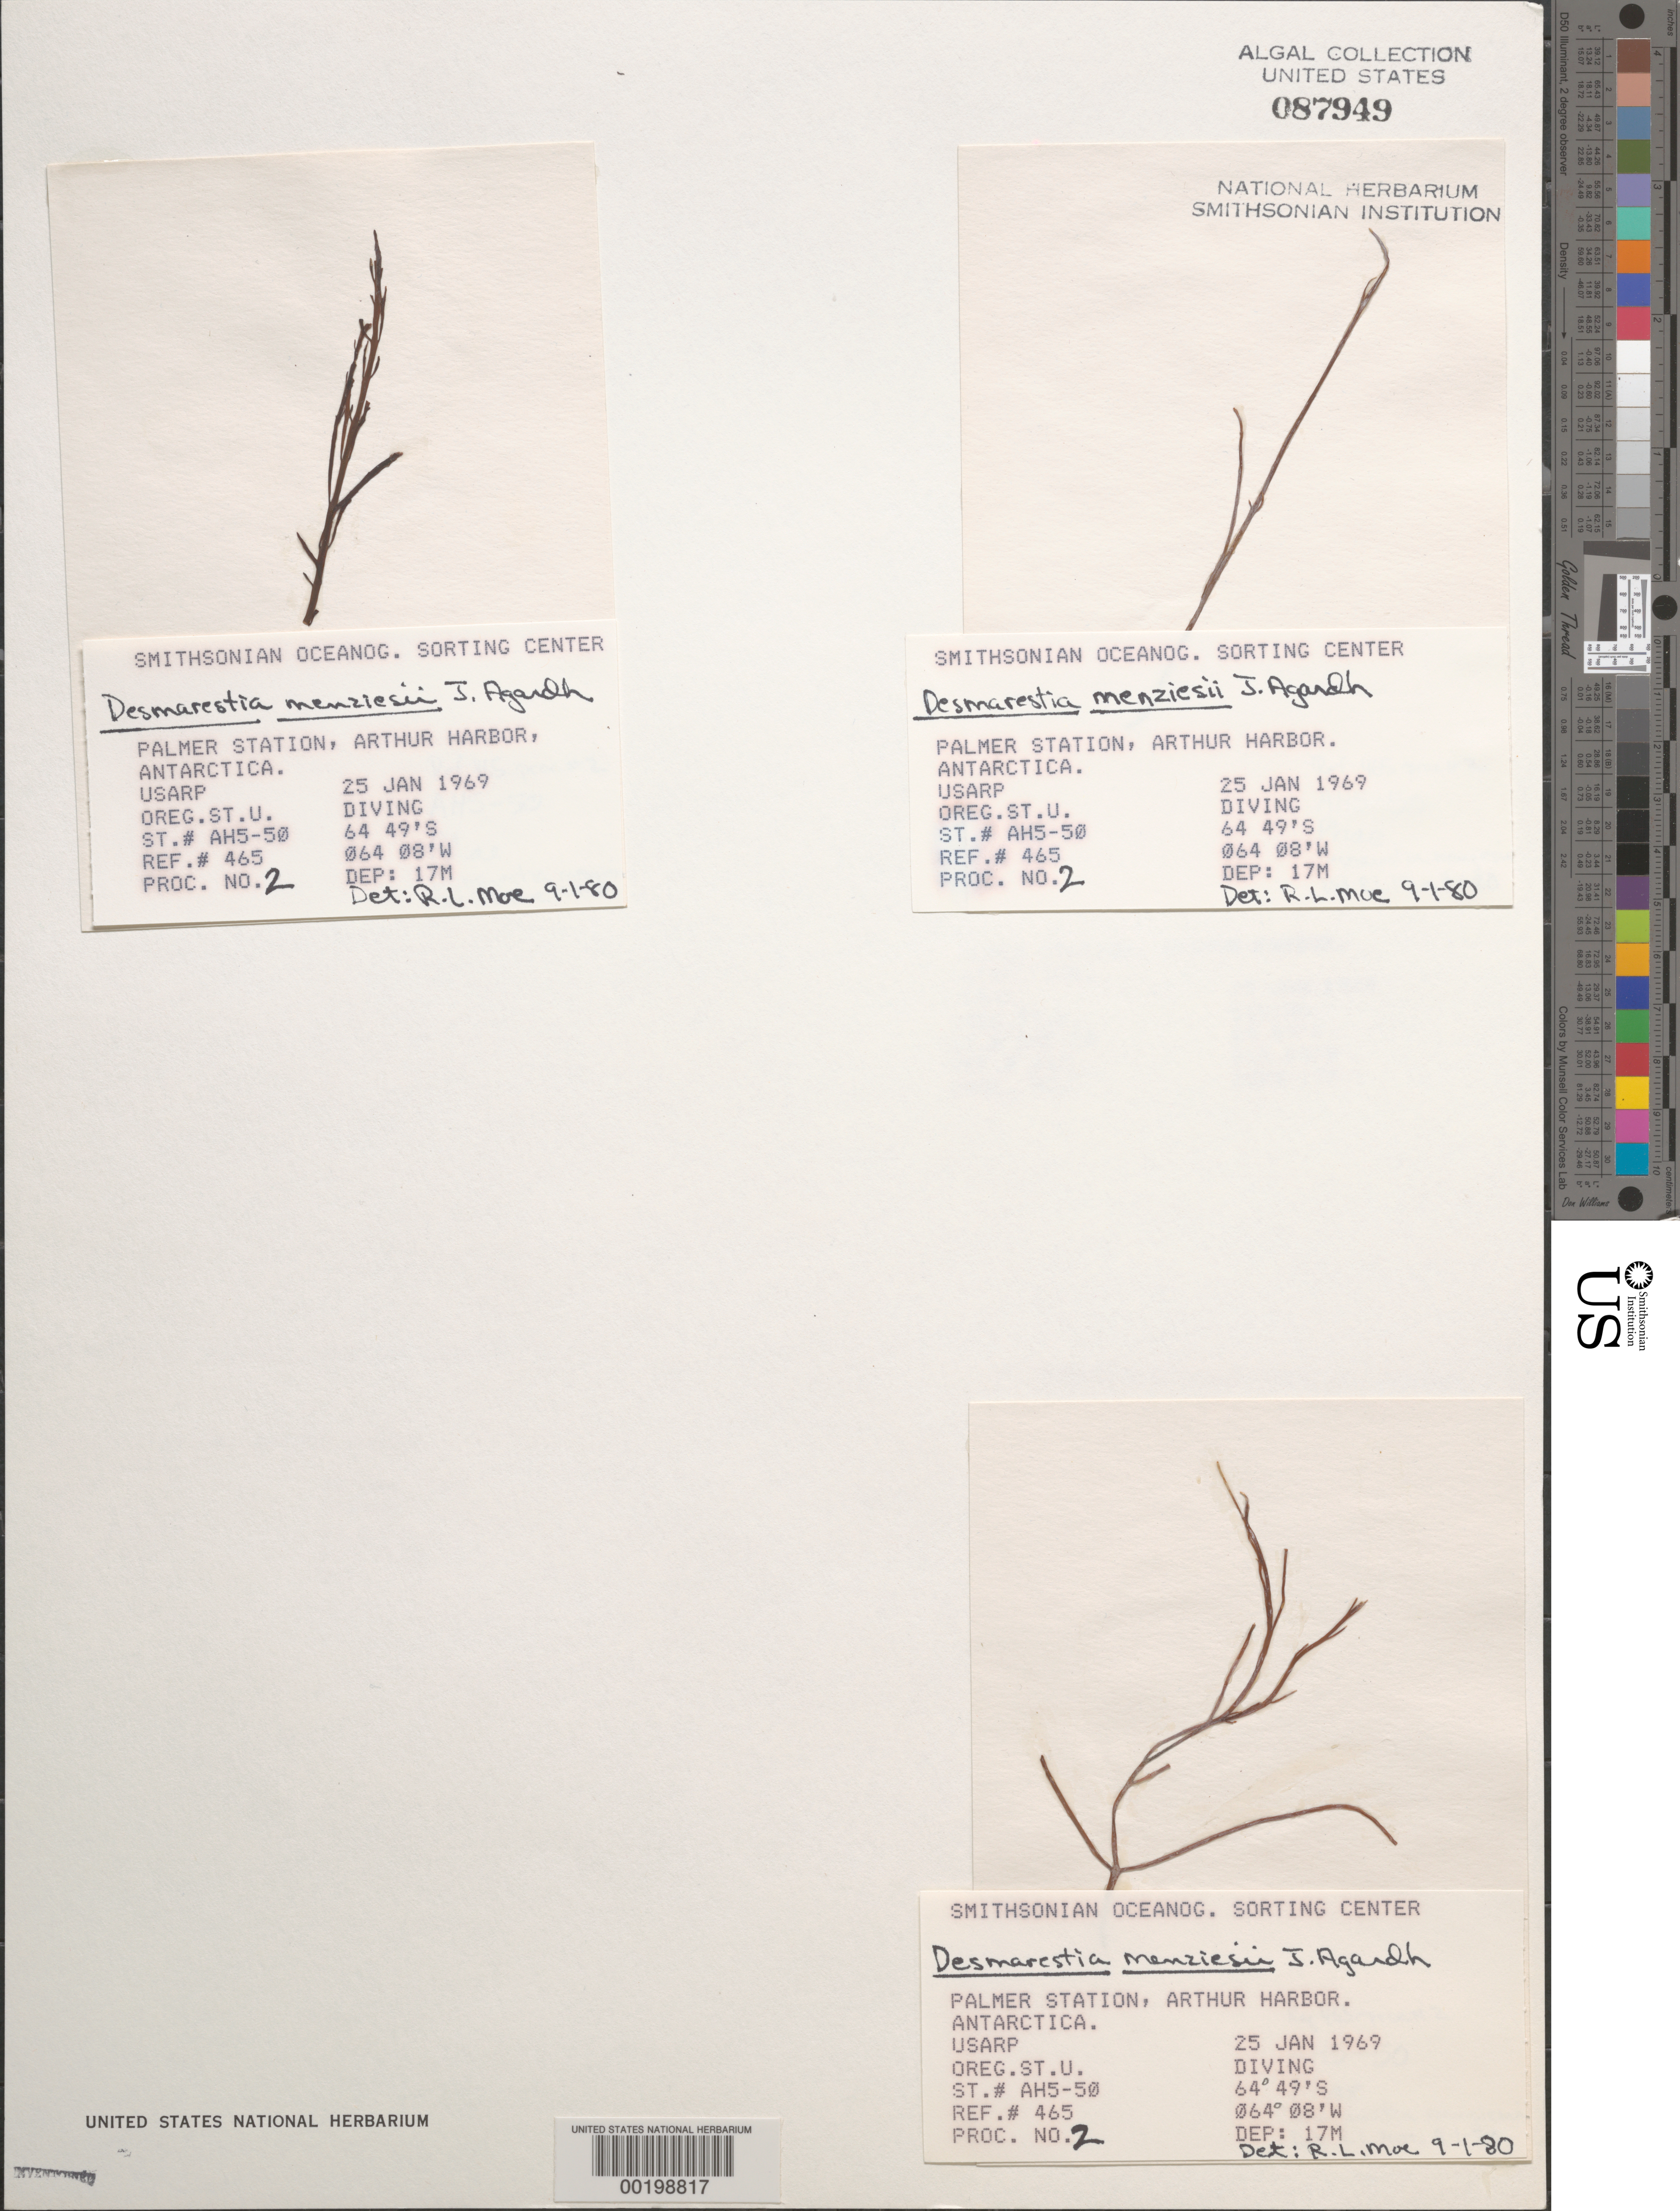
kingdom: Chromista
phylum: Ochrophyta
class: Phaeophyceae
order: Desmarestiales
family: Desmarestiaceae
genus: Desmarestia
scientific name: Desmarestia menziesii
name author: J. Agardh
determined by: Moe, R. L.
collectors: Oregon State University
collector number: Station Ah5-50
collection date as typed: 25 Jan 1969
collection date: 1969-01-25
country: Antarctica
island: Anvers Island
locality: Palmer Station, Arthur Harbor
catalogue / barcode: US 87949